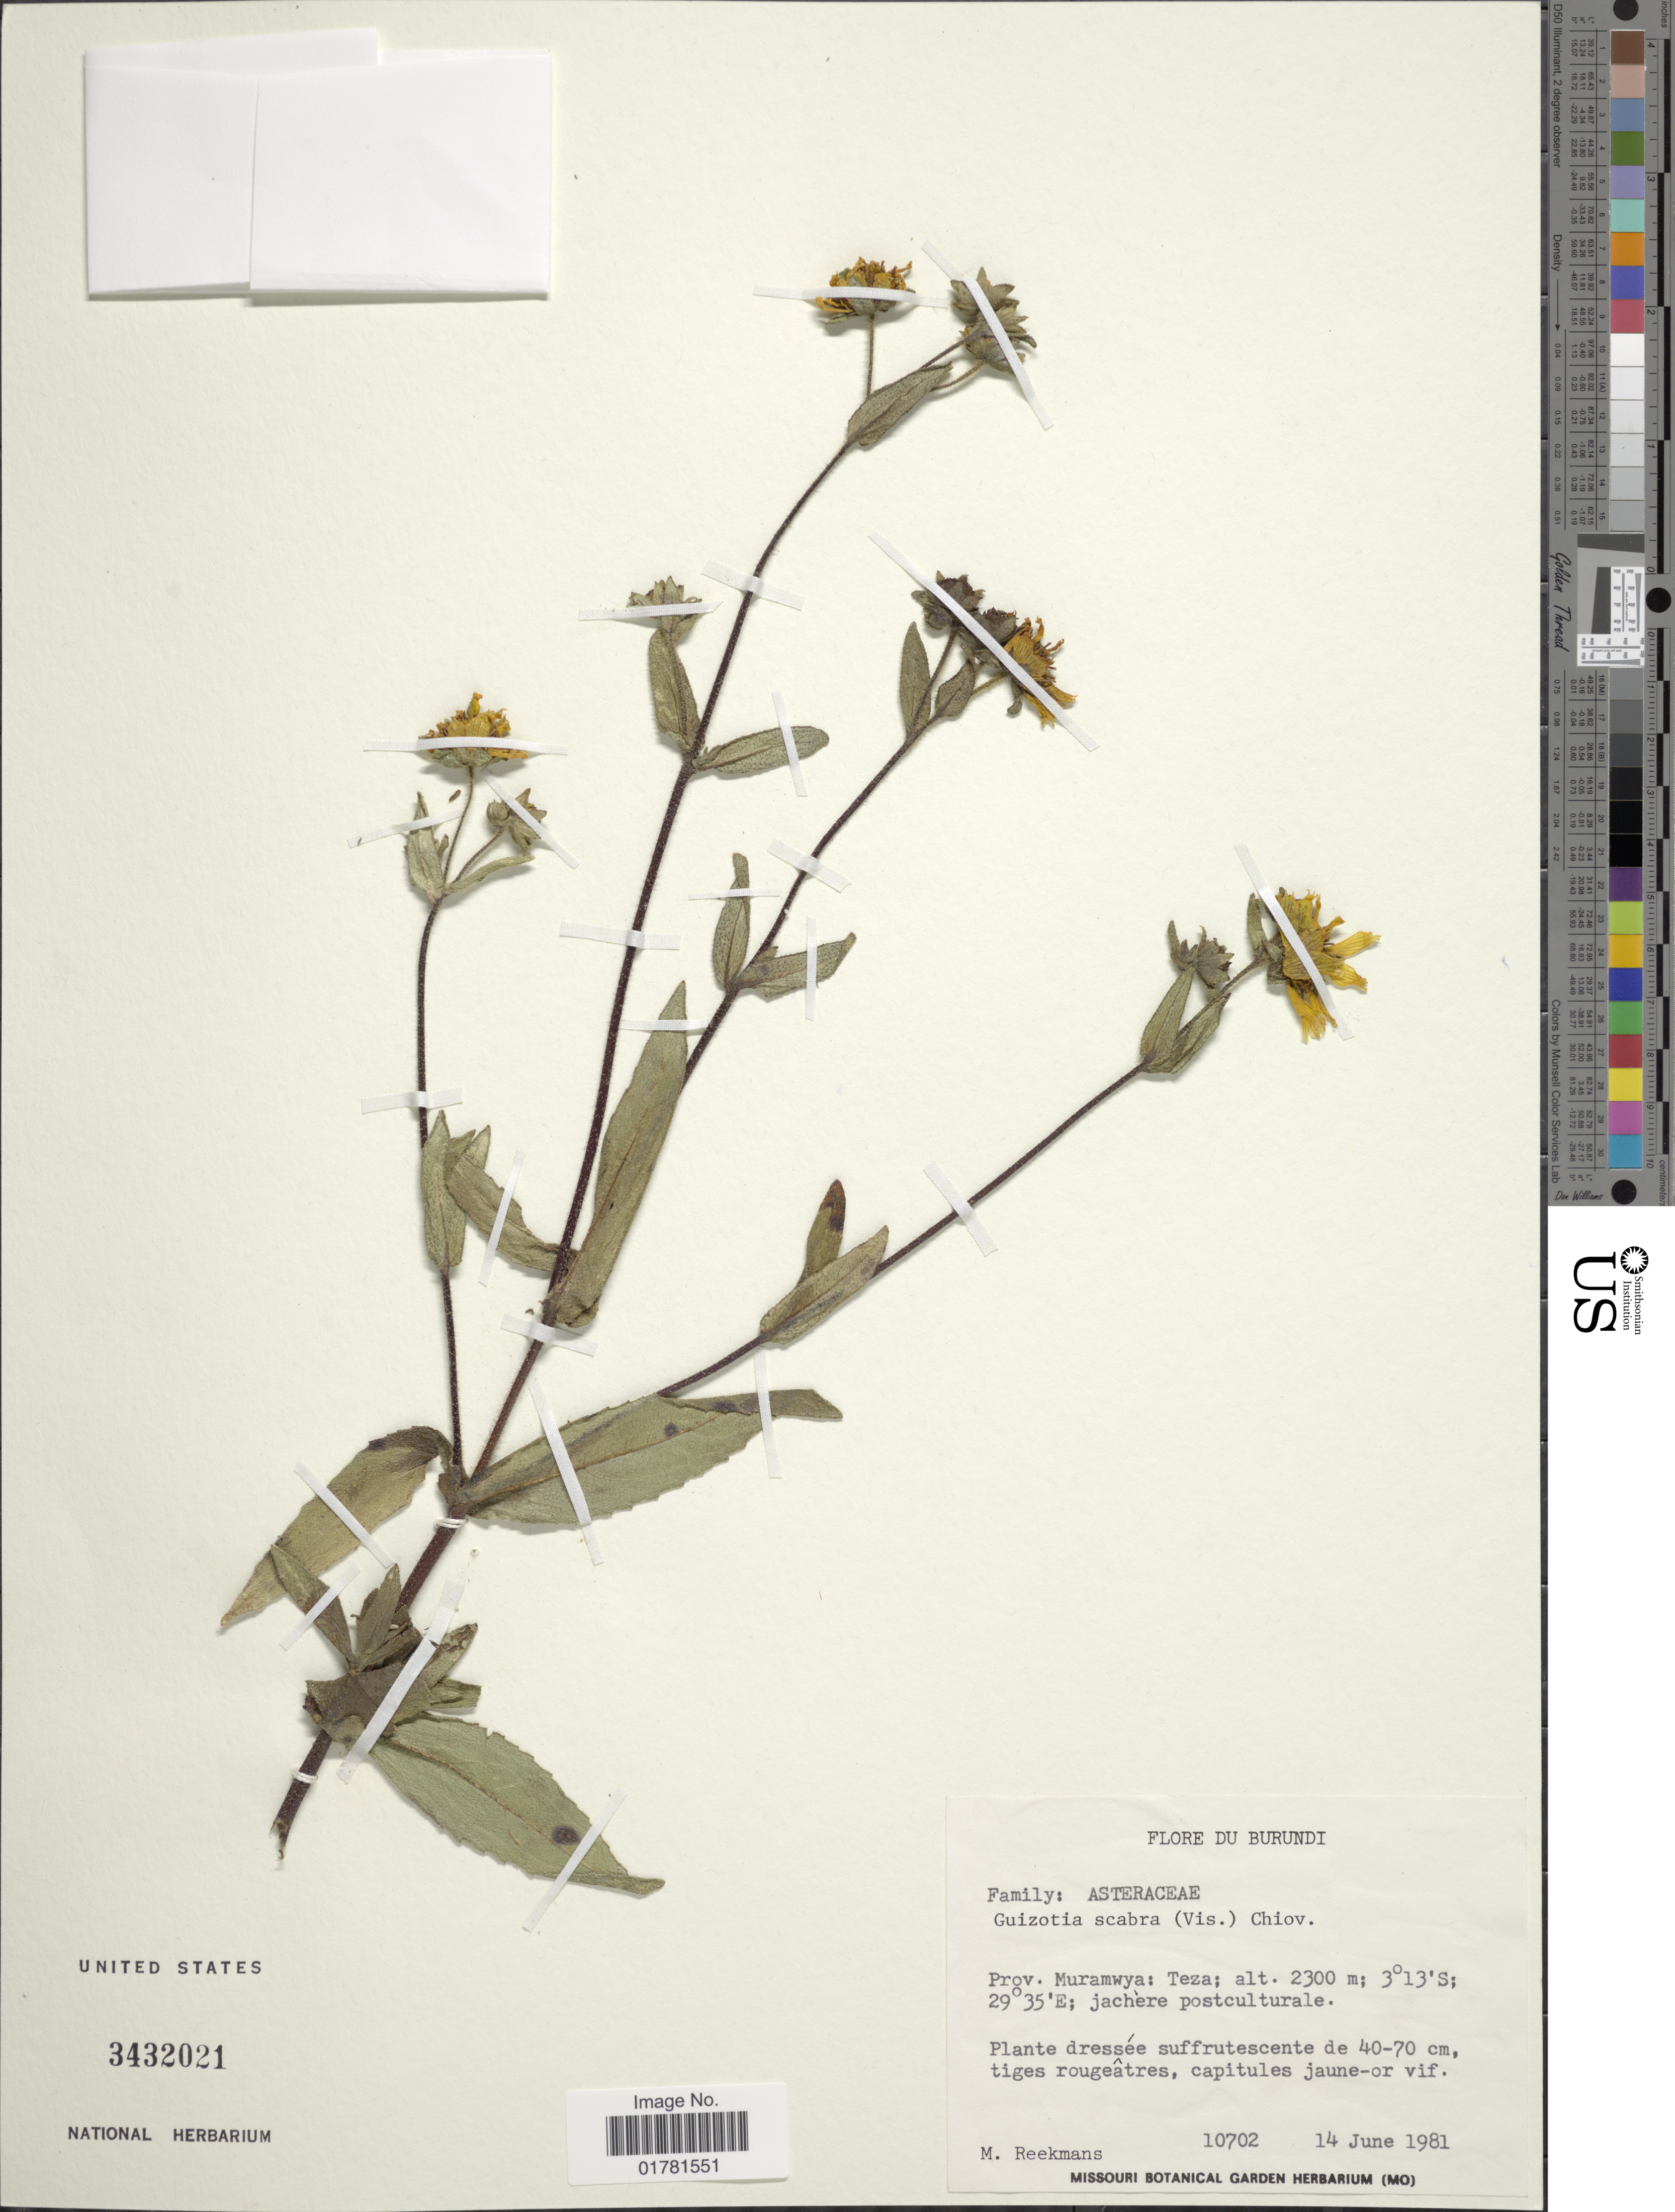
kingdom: Plantae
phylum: Tracheophyta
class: Magnoliopsida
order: Asterales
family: Asteraceae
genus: Guizotia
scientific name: Guizotia scabra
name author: Chiov.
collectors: M. Reekmans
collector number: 10702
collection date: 1981-06-14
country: Burundi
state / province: Muramvya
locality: Teza, jachere postculturale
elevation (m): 2300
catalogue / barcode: US 3432021